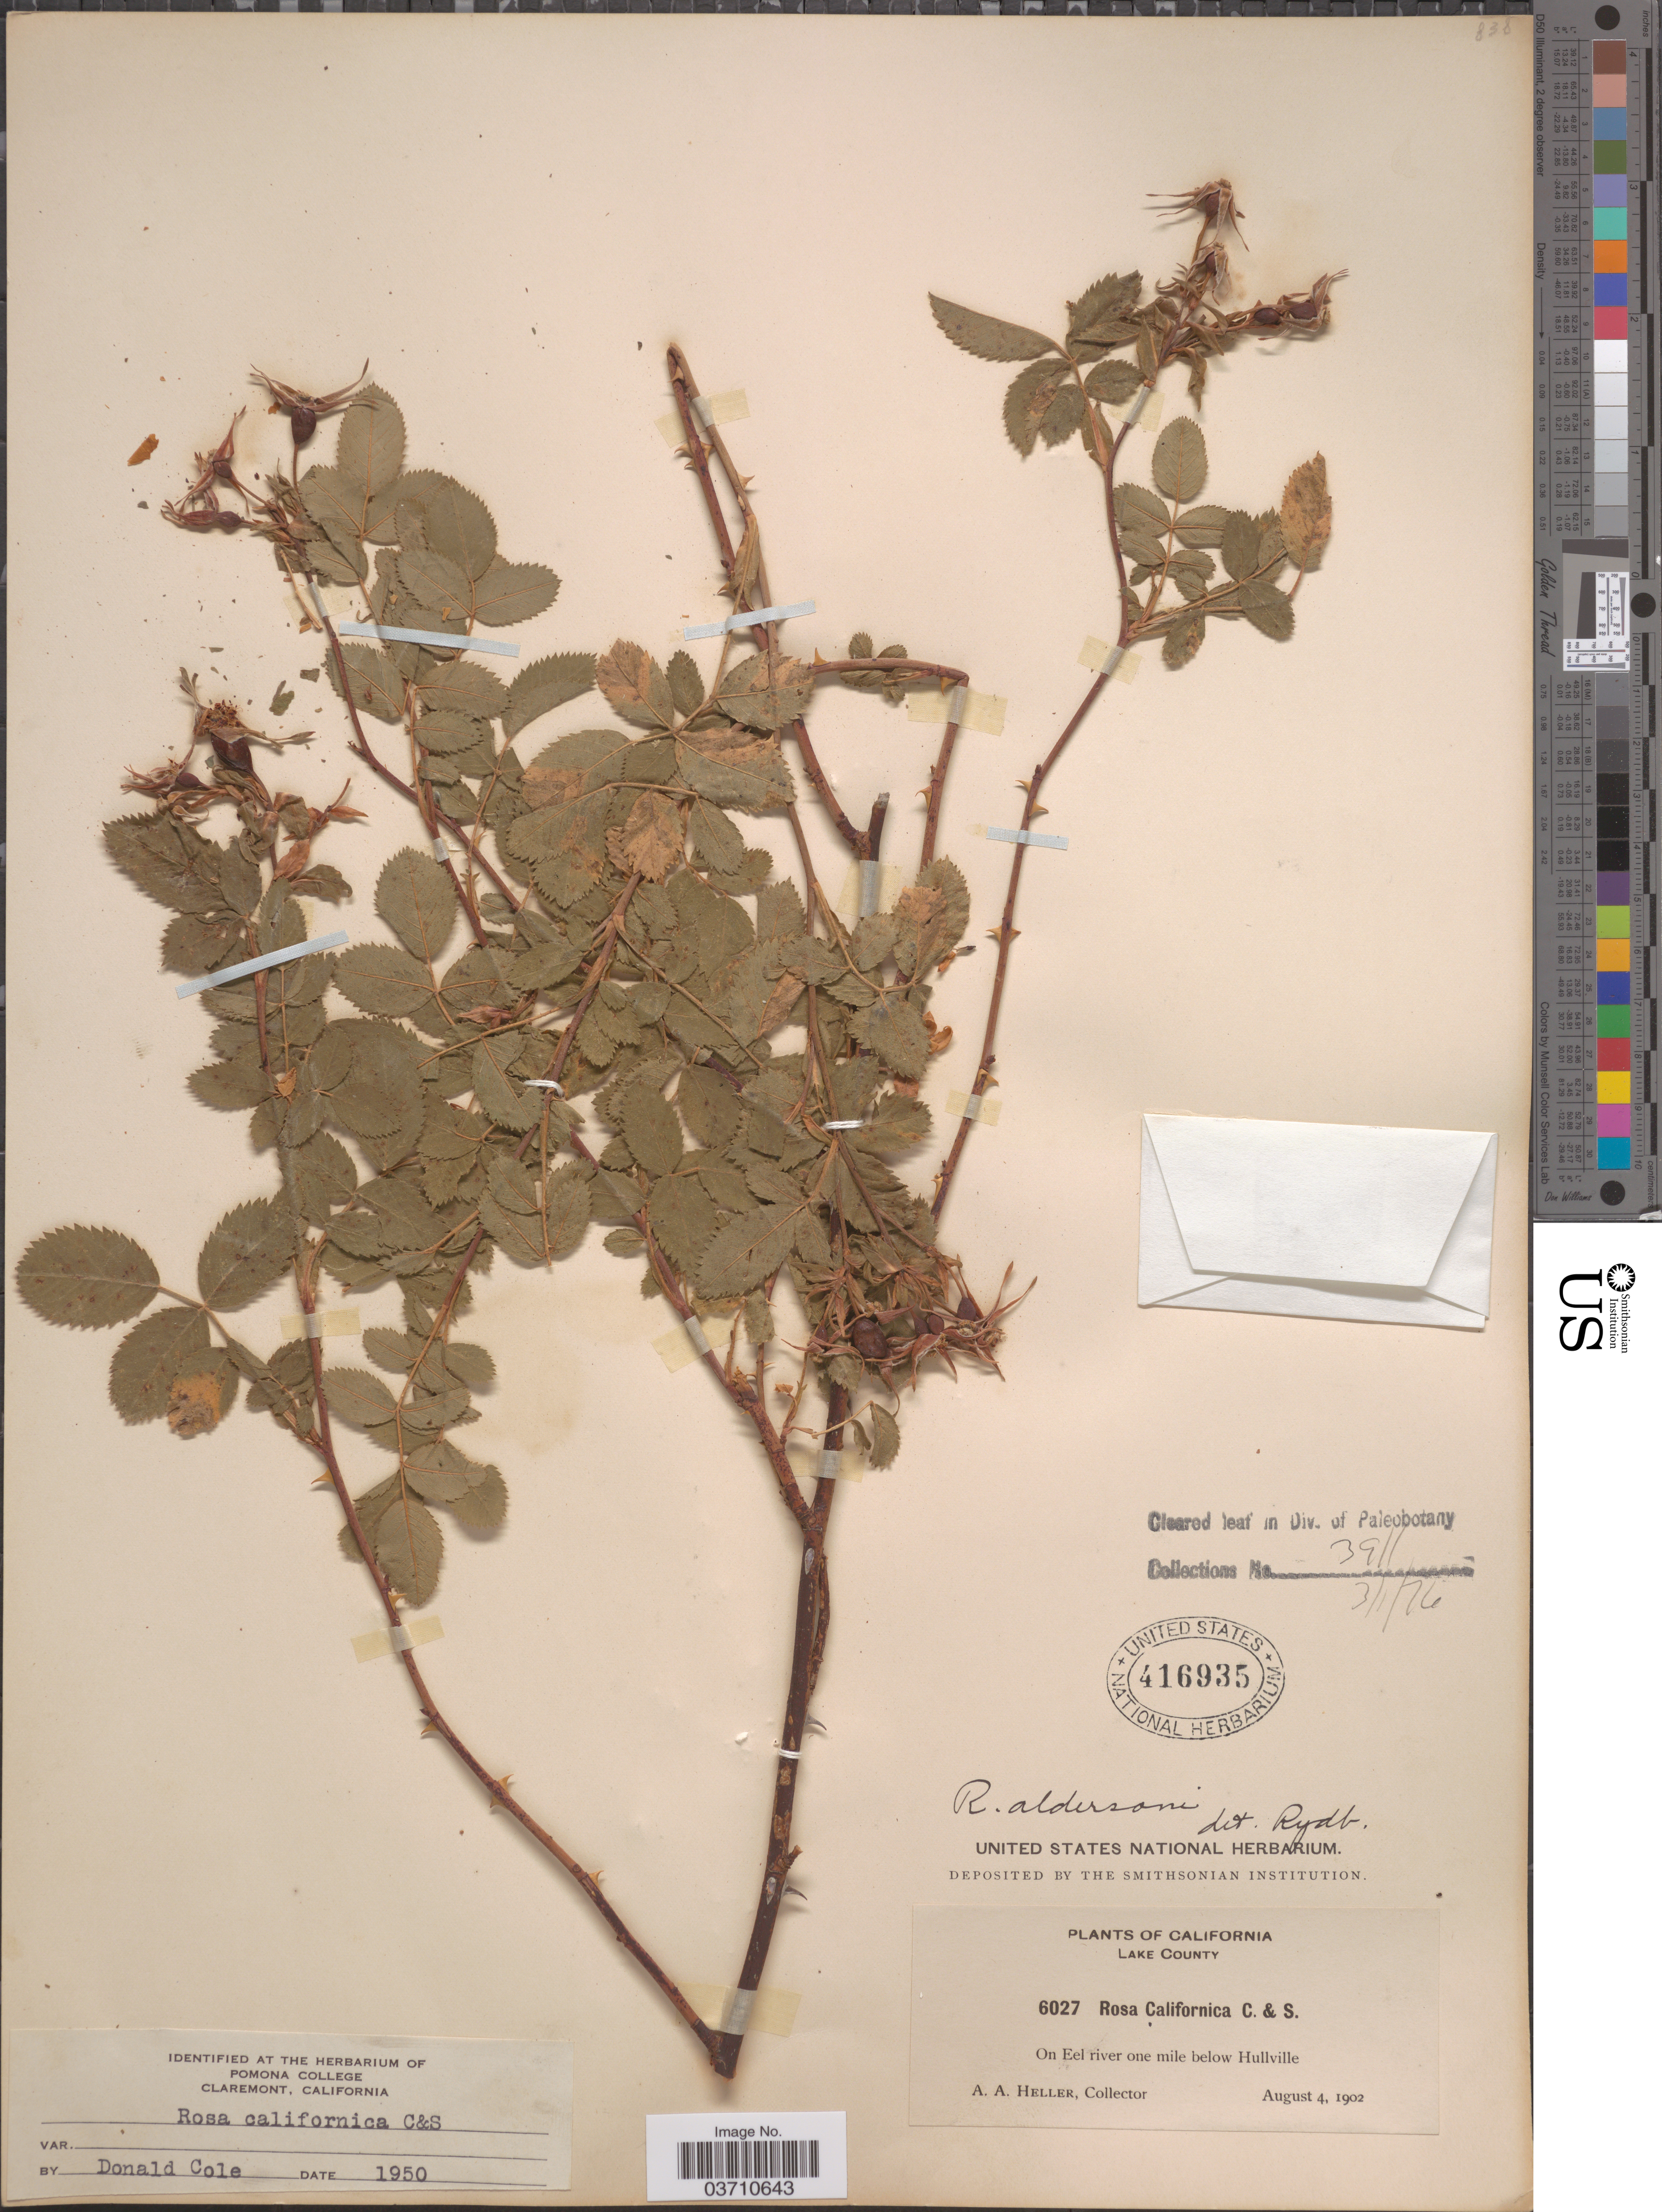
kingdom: Plantae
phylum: Tracheophyta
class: Magnoliopsida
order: Rosales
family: Rosaceae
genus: Rosa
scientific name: Rosa californica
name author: Cham. & Schltdl.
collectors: A. A. Heller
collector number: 6027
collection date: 1902-08-04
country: United States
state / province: California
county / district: Lake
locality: Lake County. On Eel river one mile below Hullville.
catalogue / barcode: US 416935